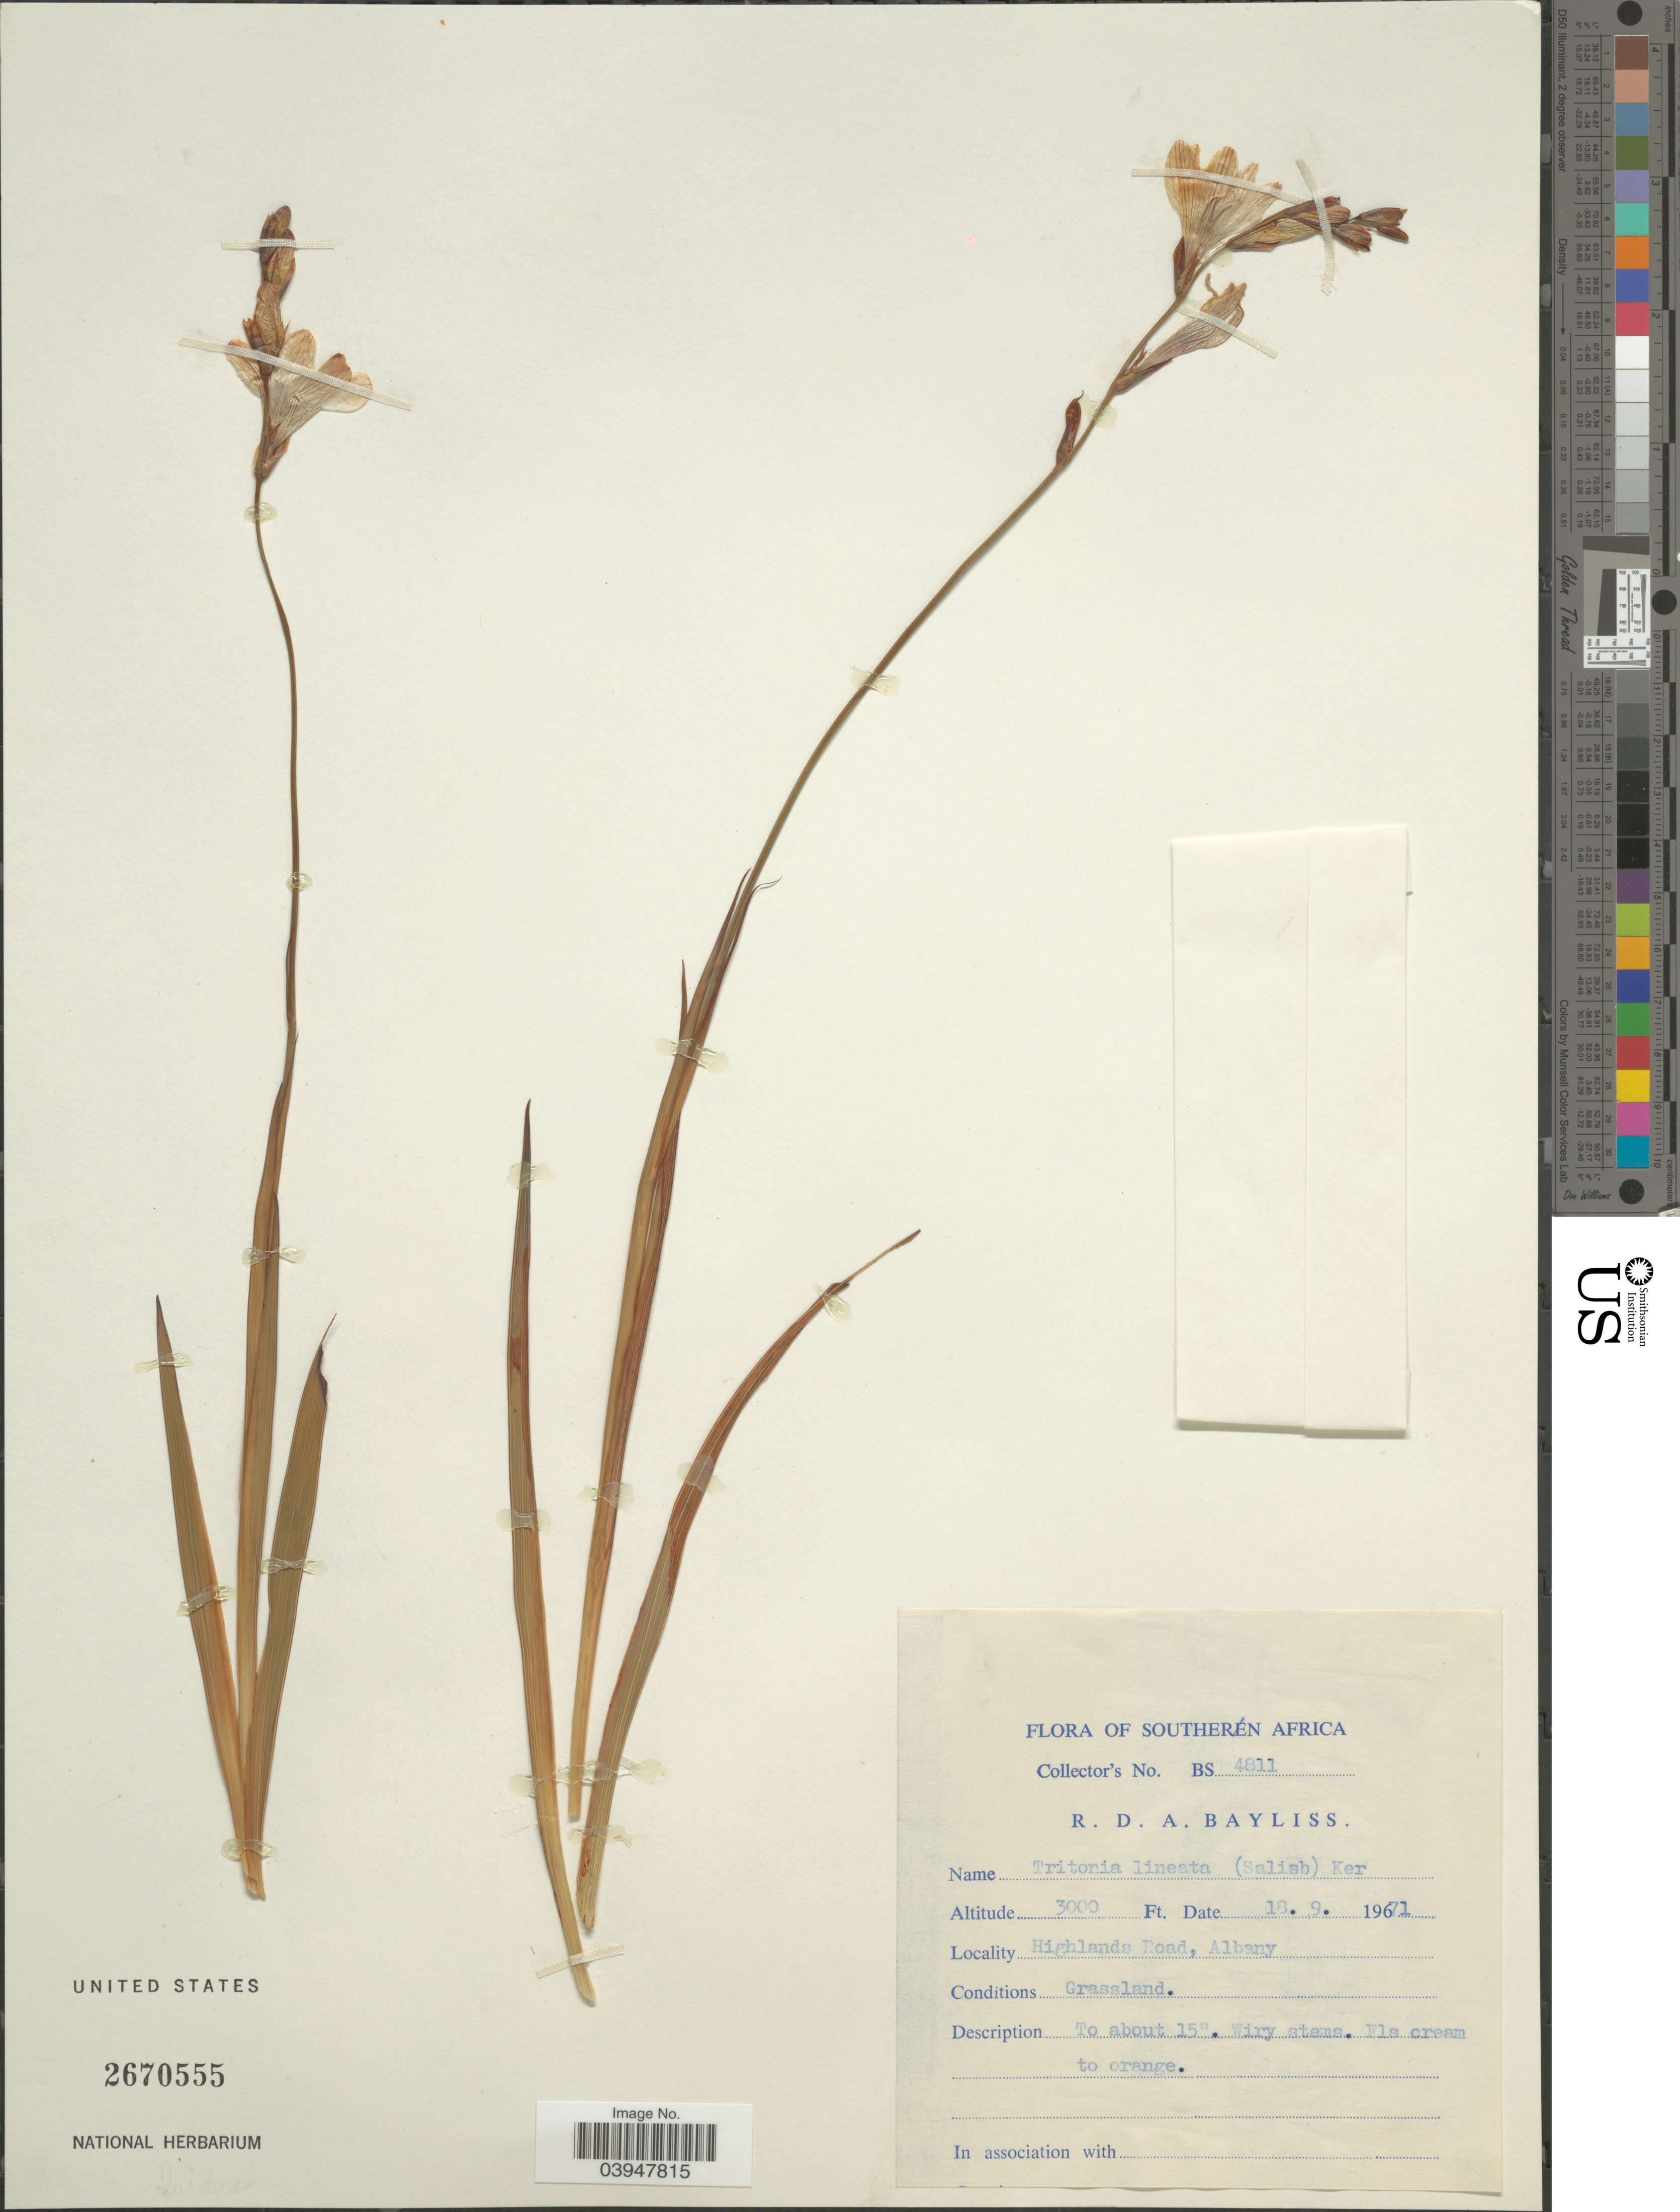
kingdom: Plantae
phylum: Tracheophyta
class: Liliopsida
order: Asparagales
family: Iridaceae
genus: Tritonia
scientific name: Tritonia lineata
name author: (Salisb.) Ker Gawl.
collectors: R. Bayliss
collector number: BS 4811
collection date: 1971-09-18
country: South Africa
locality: Southern Africa. Highlands Road, Albany.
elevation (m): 914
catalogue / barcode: US 2670555